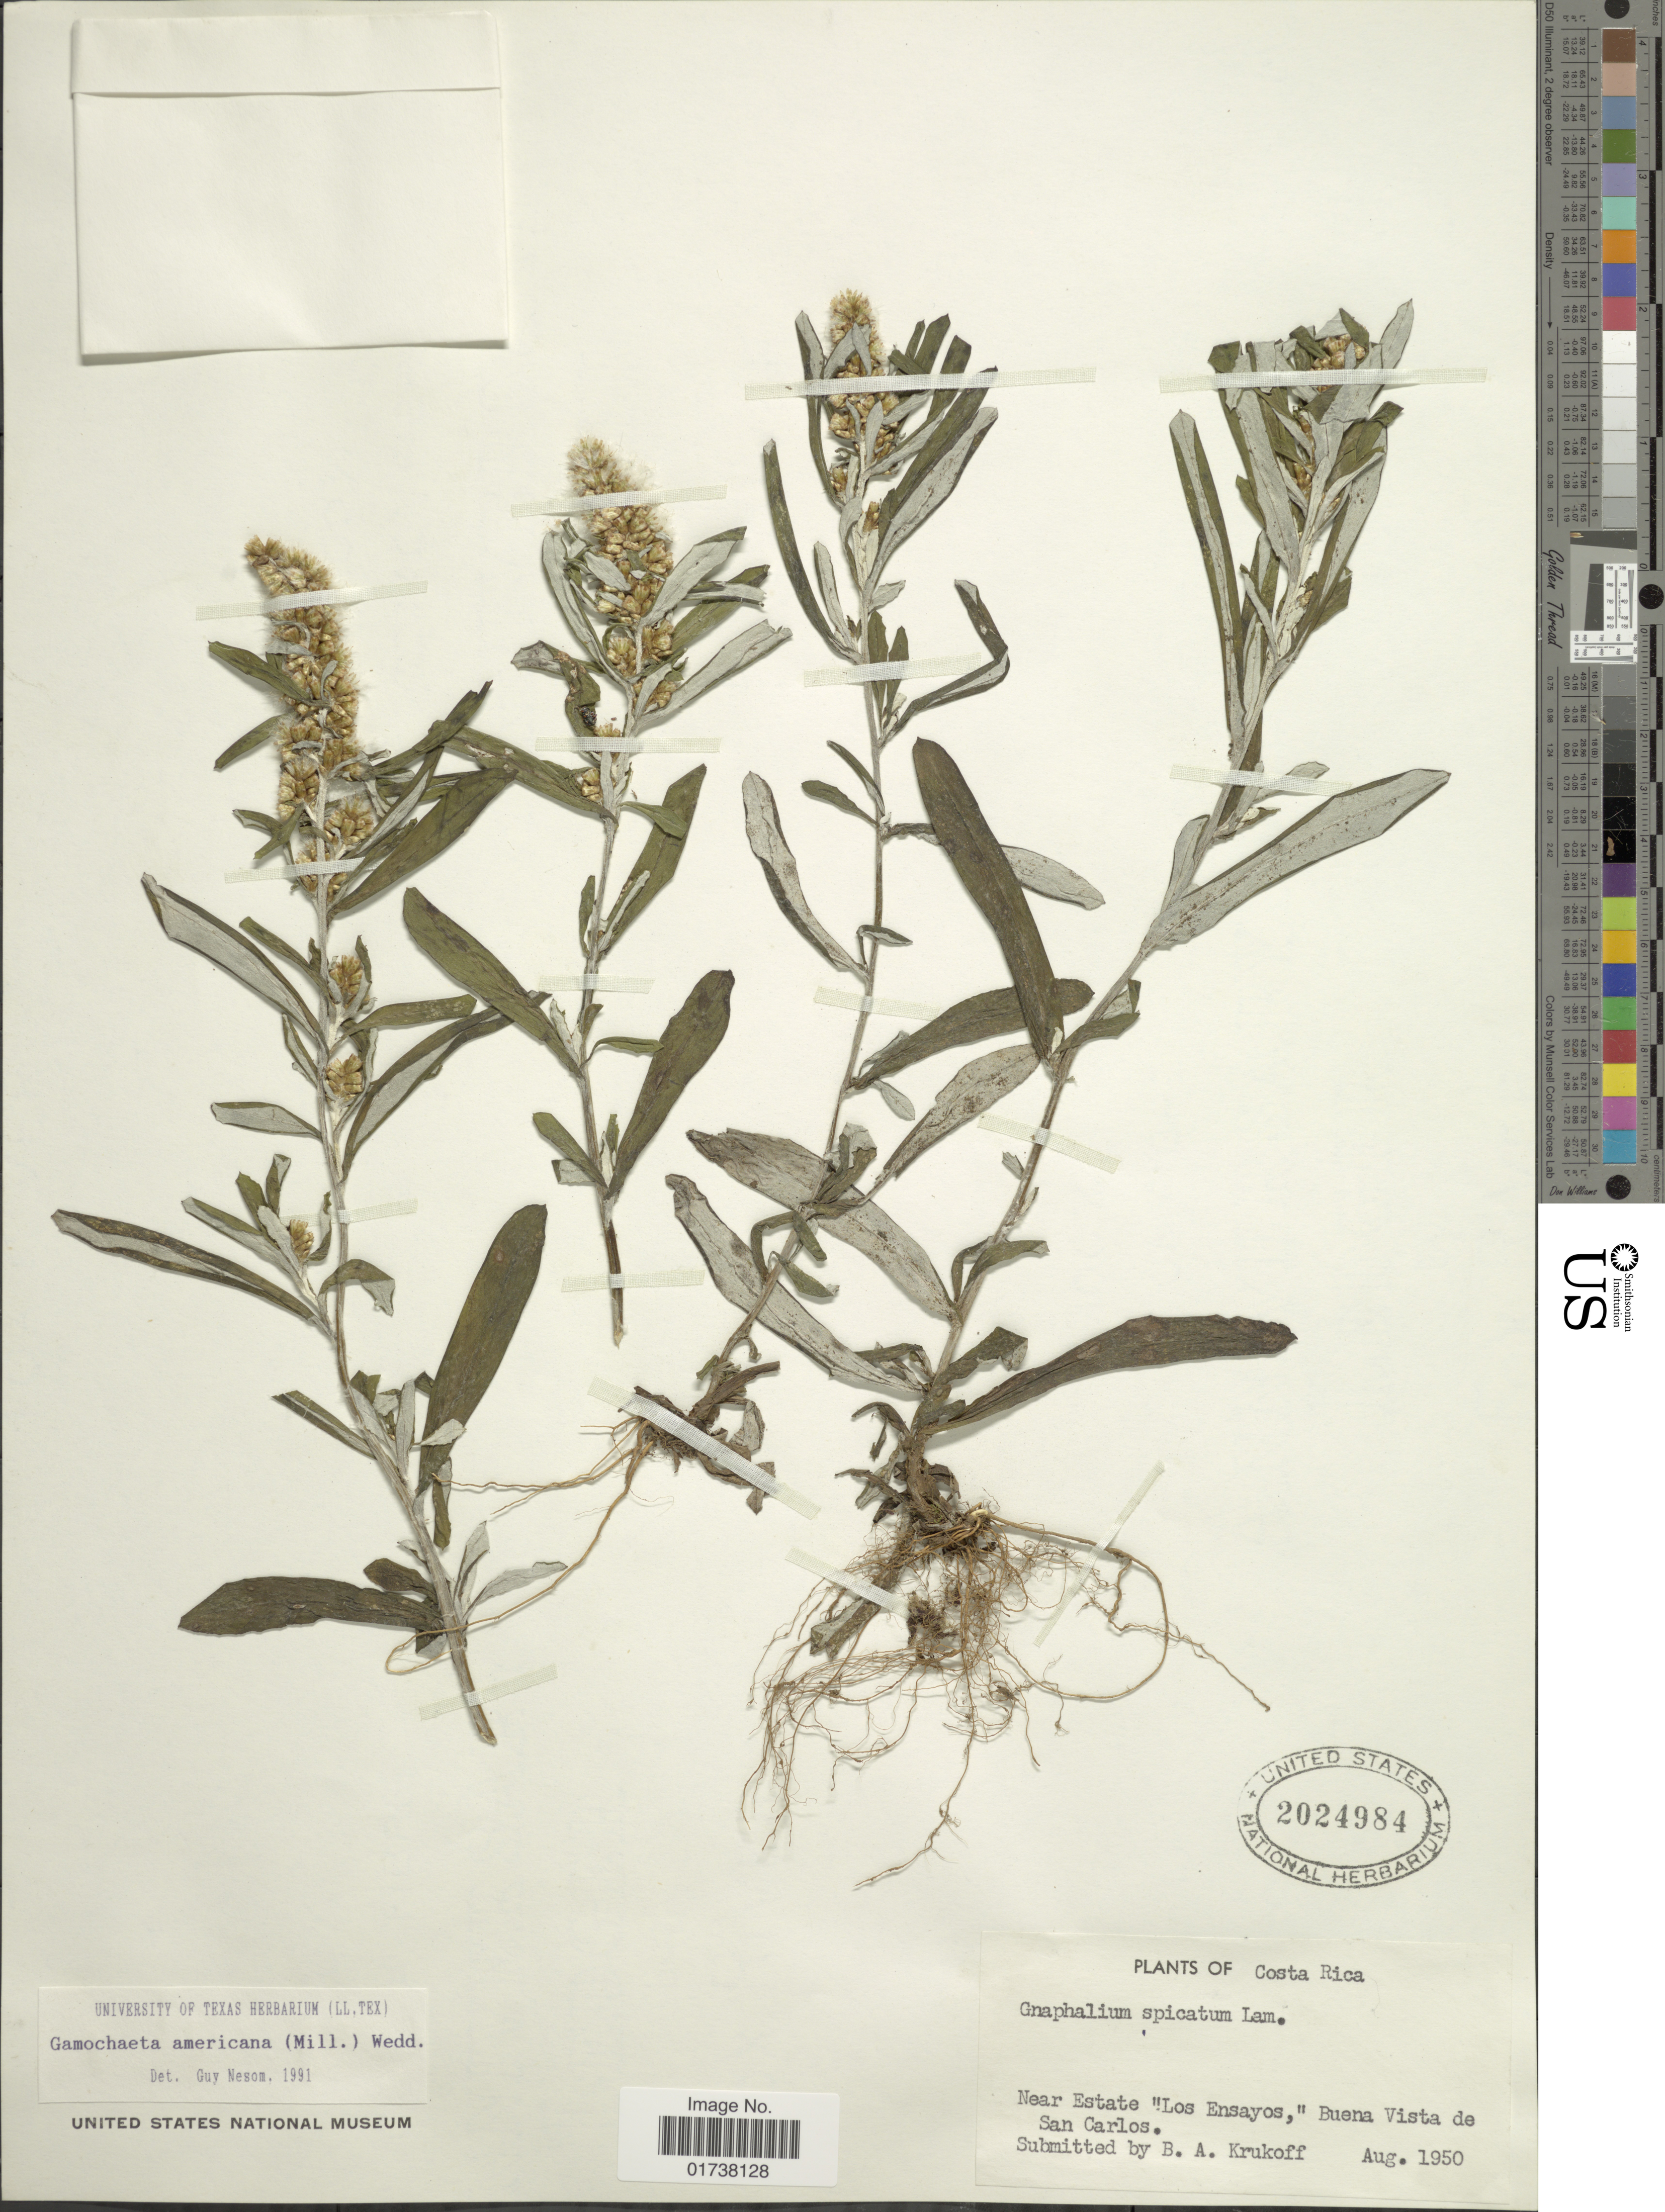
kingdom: Plantae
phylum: Tracheophyta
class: Magnoliopsida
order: Asterales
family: Asteraceae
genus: Gamochaeta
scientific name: Gamochaeta americana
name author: (Mill.) Wedd.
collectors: B. A. Krukoff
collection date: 1950-08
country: Costa Rica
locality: Near Estate "Los Ensayos," Buena Vista de San Carlos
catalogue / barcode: US 2024984